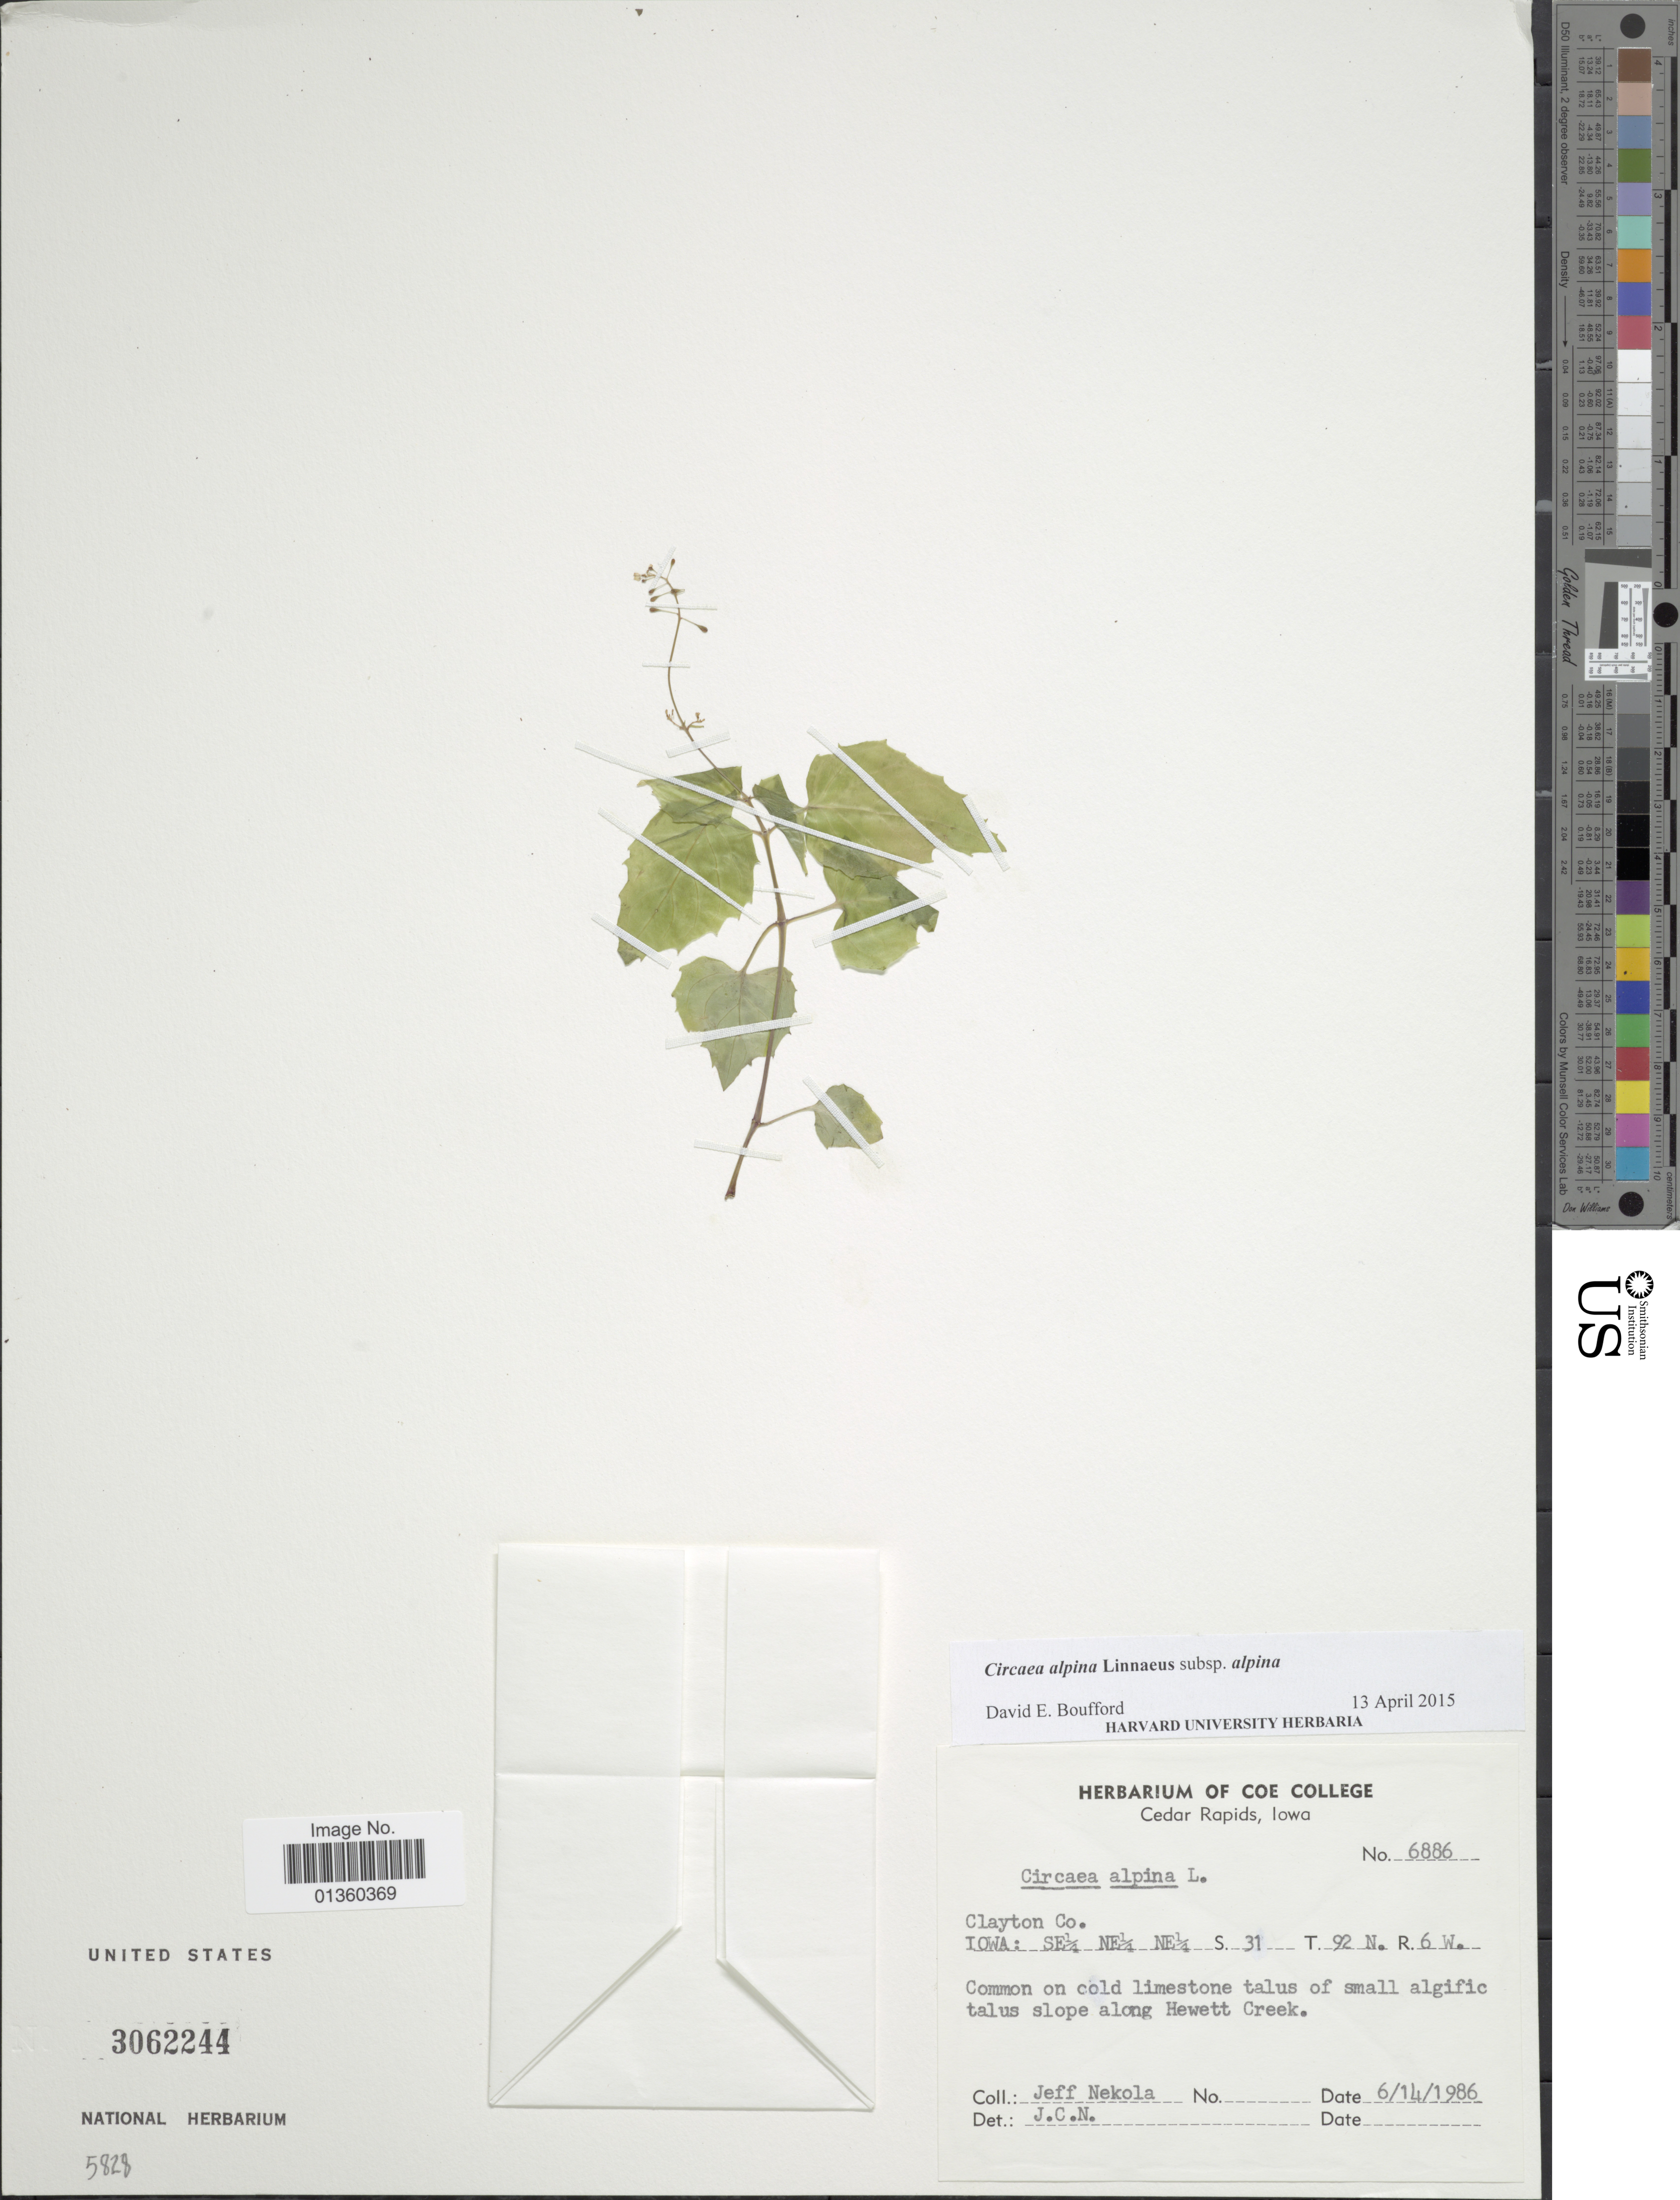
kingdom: Plantae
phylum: Tracheophyta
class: Magnoliopsida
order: Myrtales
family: Onagraceae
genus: Circaea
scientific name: Circaea alpina subsp. alpina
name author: L.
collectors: J. Nekola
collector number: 6886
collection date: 1986-06-14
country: United States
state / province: Iowa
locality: Cedar Rapids, Clayton Co, small algific talus slope along Hewett Creek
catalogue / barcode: US 3062244